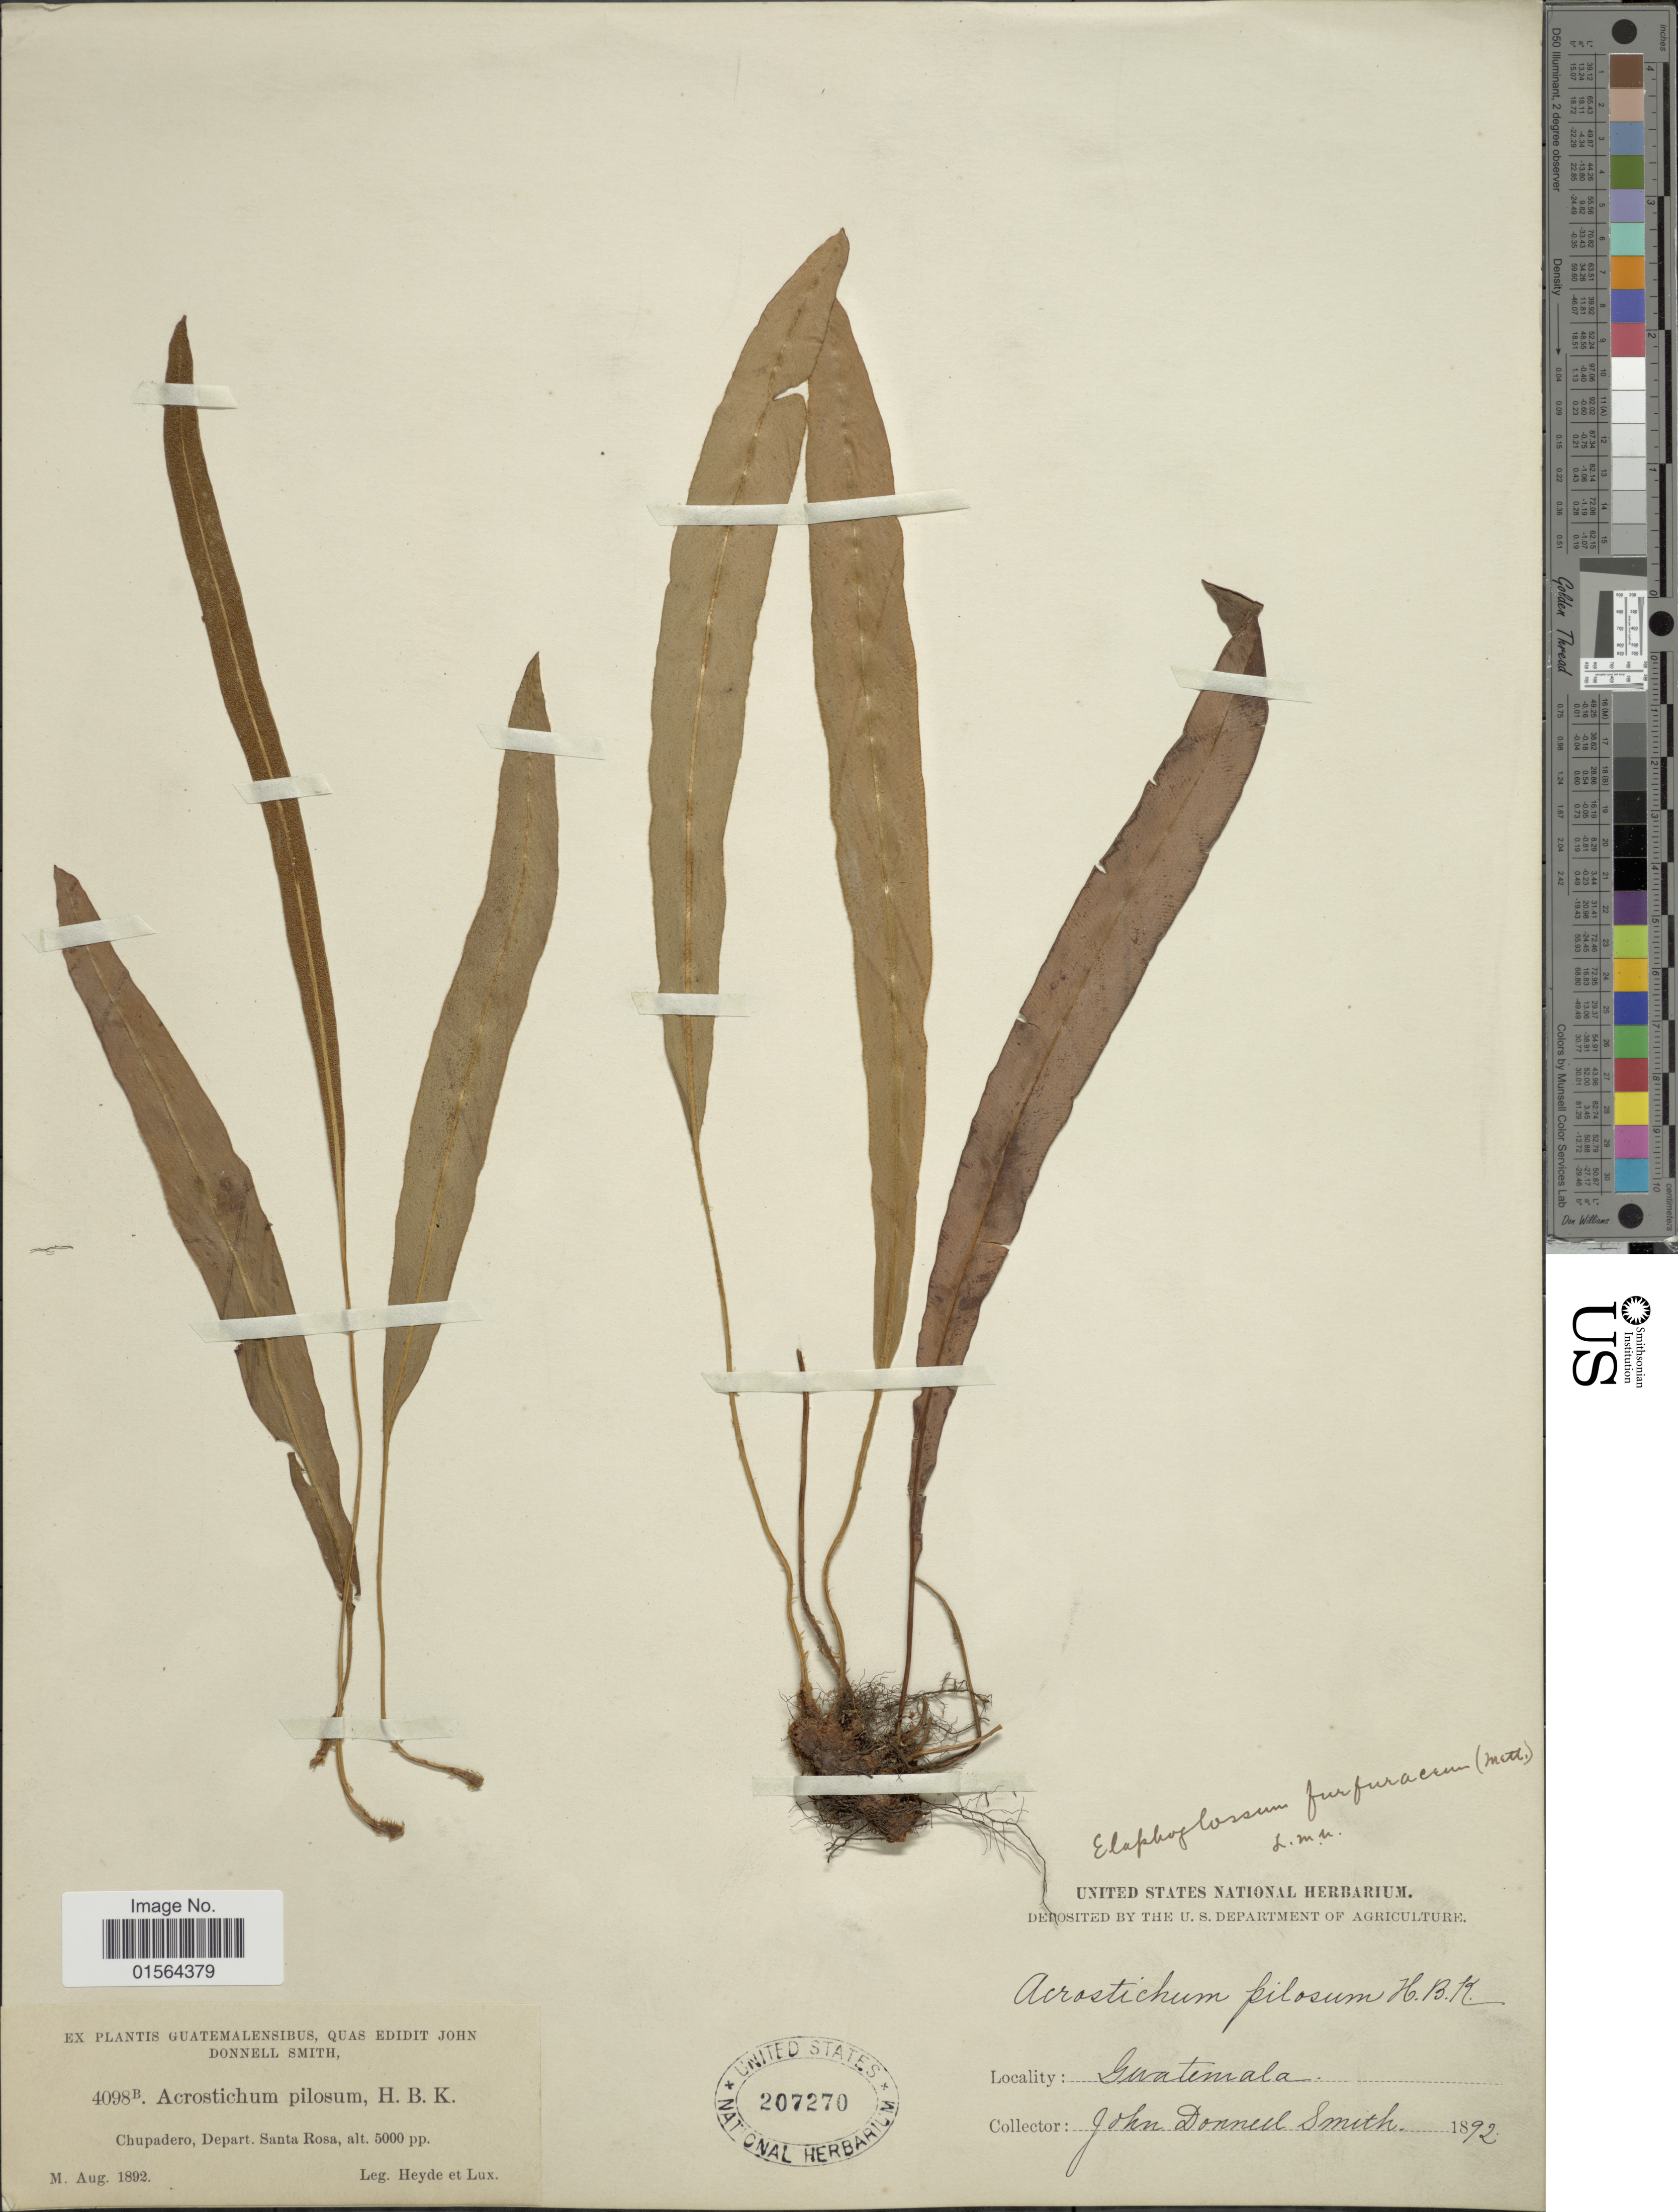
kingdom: Plantae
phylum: Tracheophyta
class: Polypodiopsida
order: Polypodiales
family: Dryopteridaceae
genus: Elaphoglossum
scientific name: Elaphoglossum muelleri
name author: (E. Fourn.) C. Chr.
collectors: J. Donnell Smith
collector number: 4098B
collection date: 1892-08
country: Guatemala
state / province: Santa Rosa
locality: Guatemalensibus, Chupadero, Depart. Santa Rosa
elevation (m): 1524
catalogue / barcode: US 207270